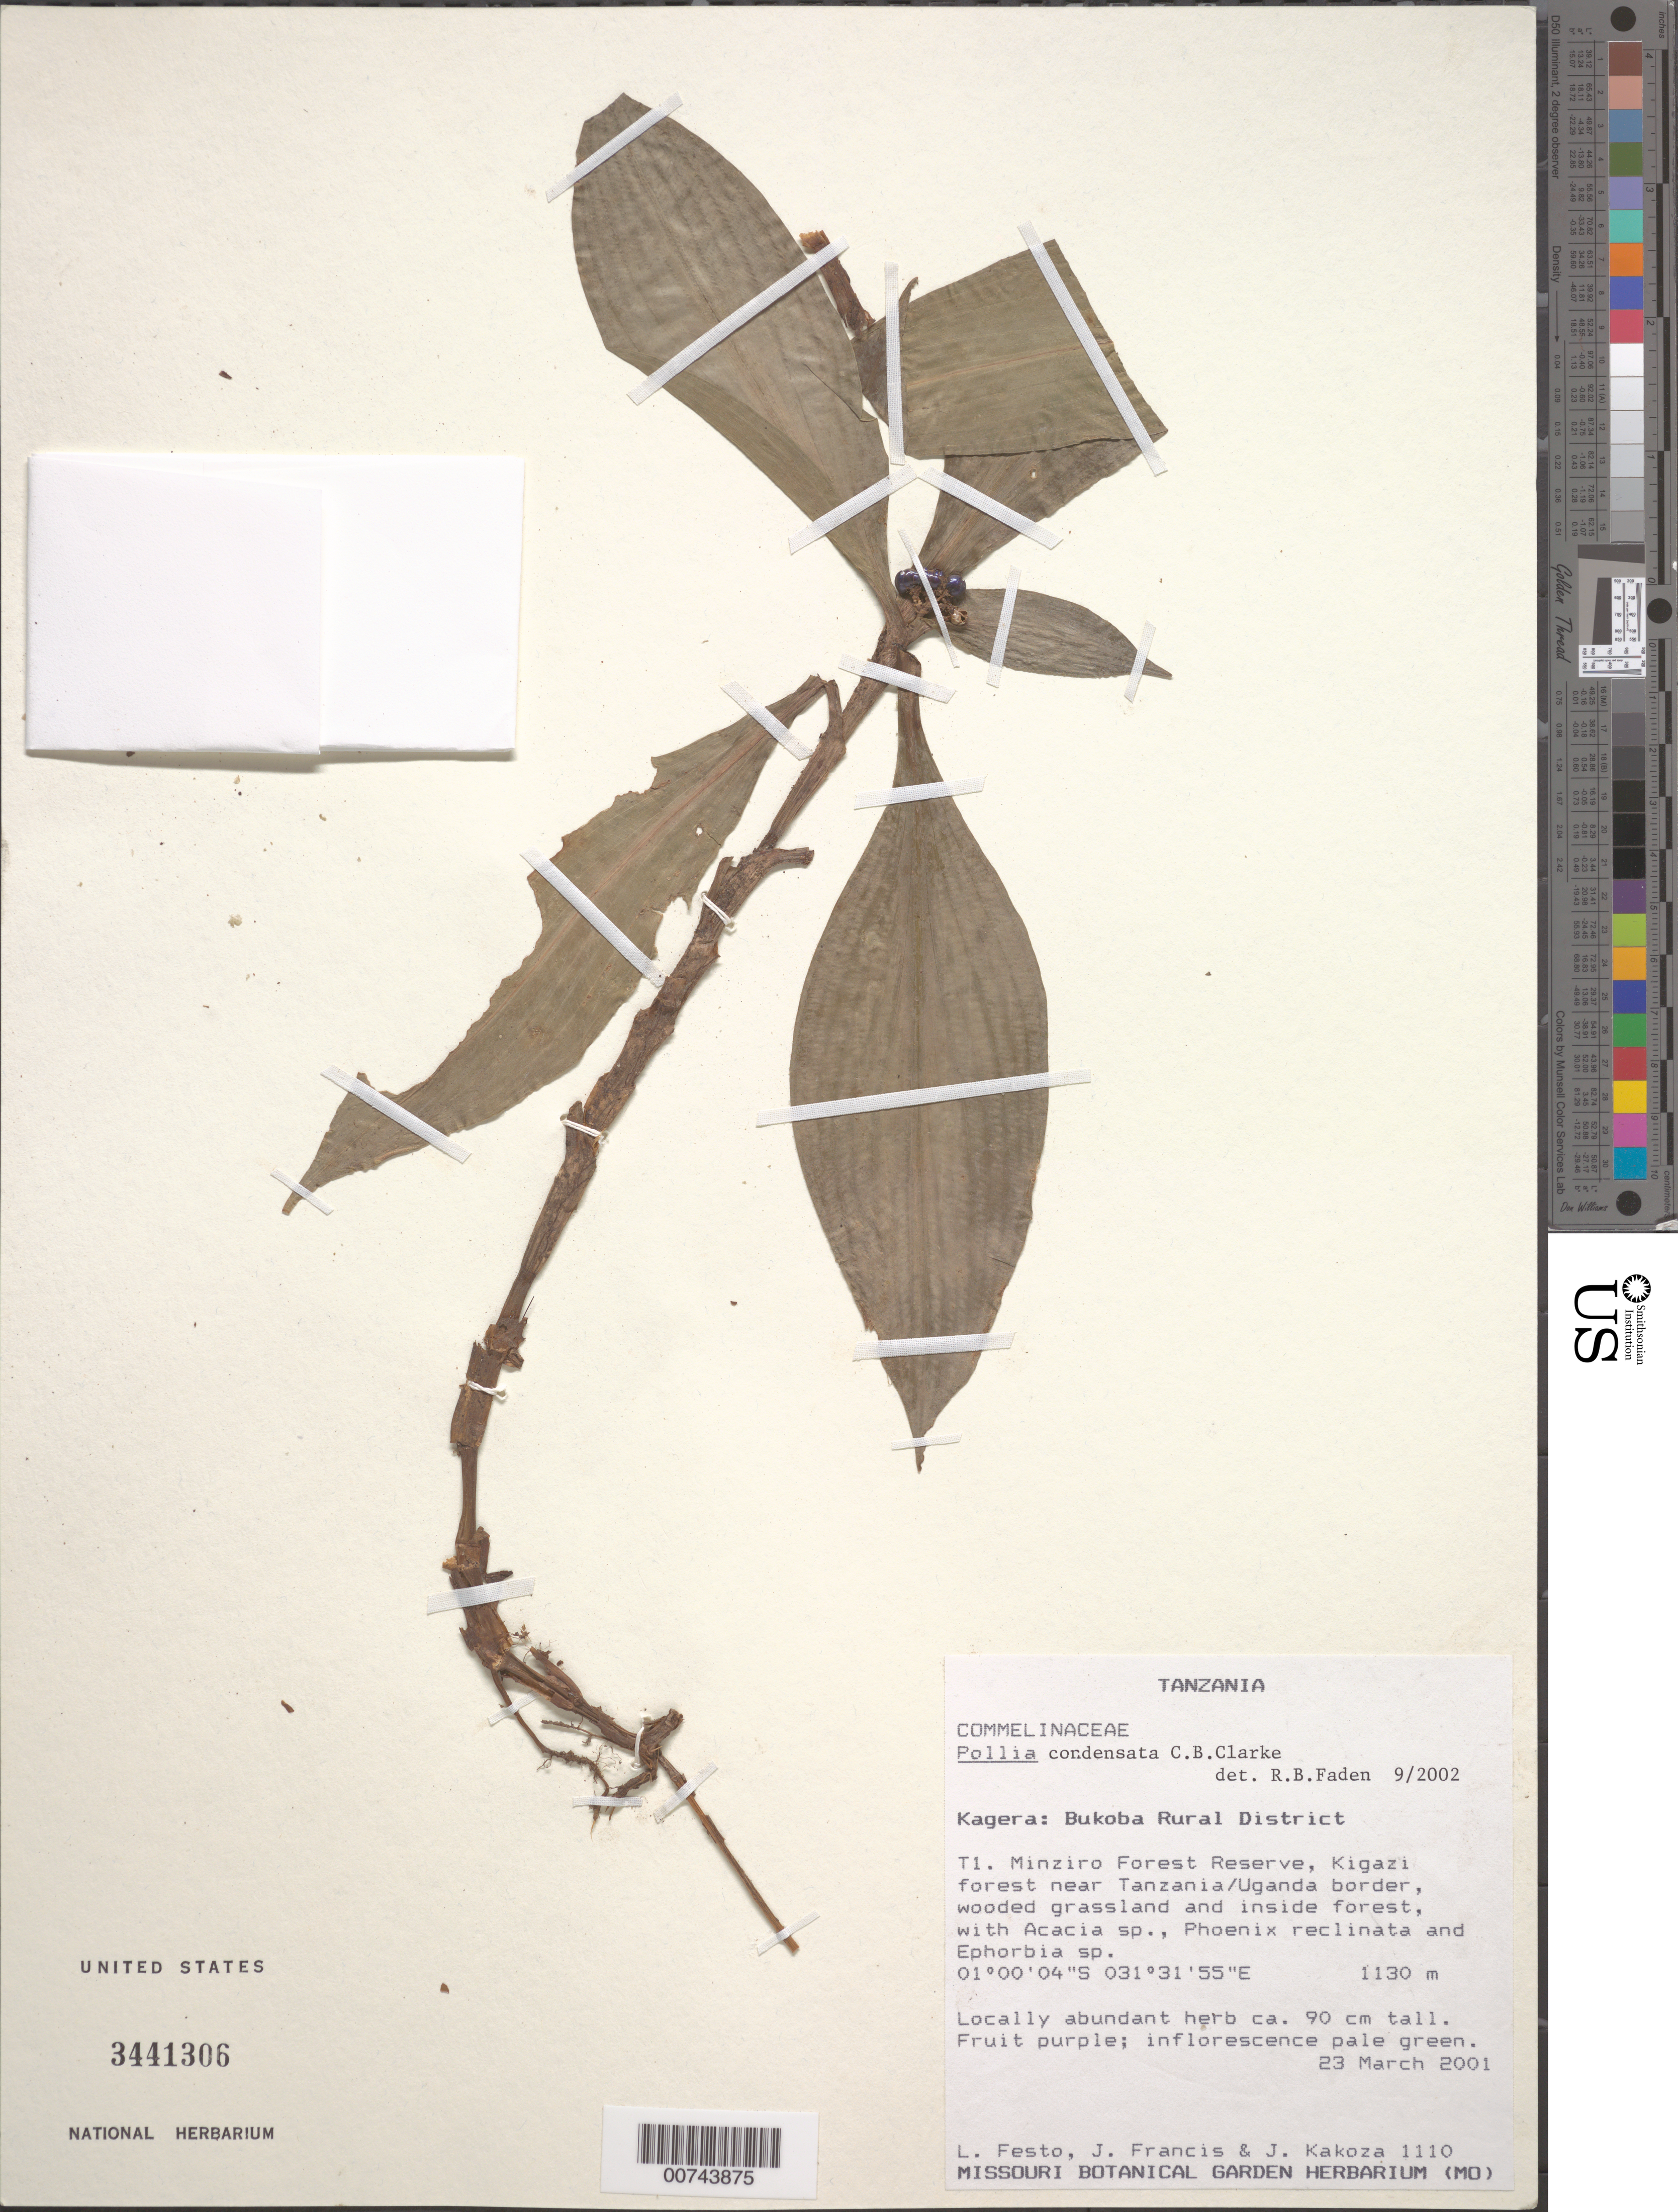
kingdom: Plantae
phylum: Tracheophyta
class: Liliopsida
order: Commelinales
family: Commelinaceae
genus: Pollia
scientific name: Pollia condensata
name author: C.B. Clarke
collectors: L. Festo, J. Francis & J. Kakoza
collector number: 1110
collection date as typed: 23 Mar 2001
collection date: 2001-03-23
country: Tanzania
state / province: Kagera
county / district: Bukoba Rural Dist.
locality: T1 Minziro Forest Reservek, Kigazi forest near Tanzania/Uganda border.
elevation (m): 1130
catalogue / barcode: US 3441306